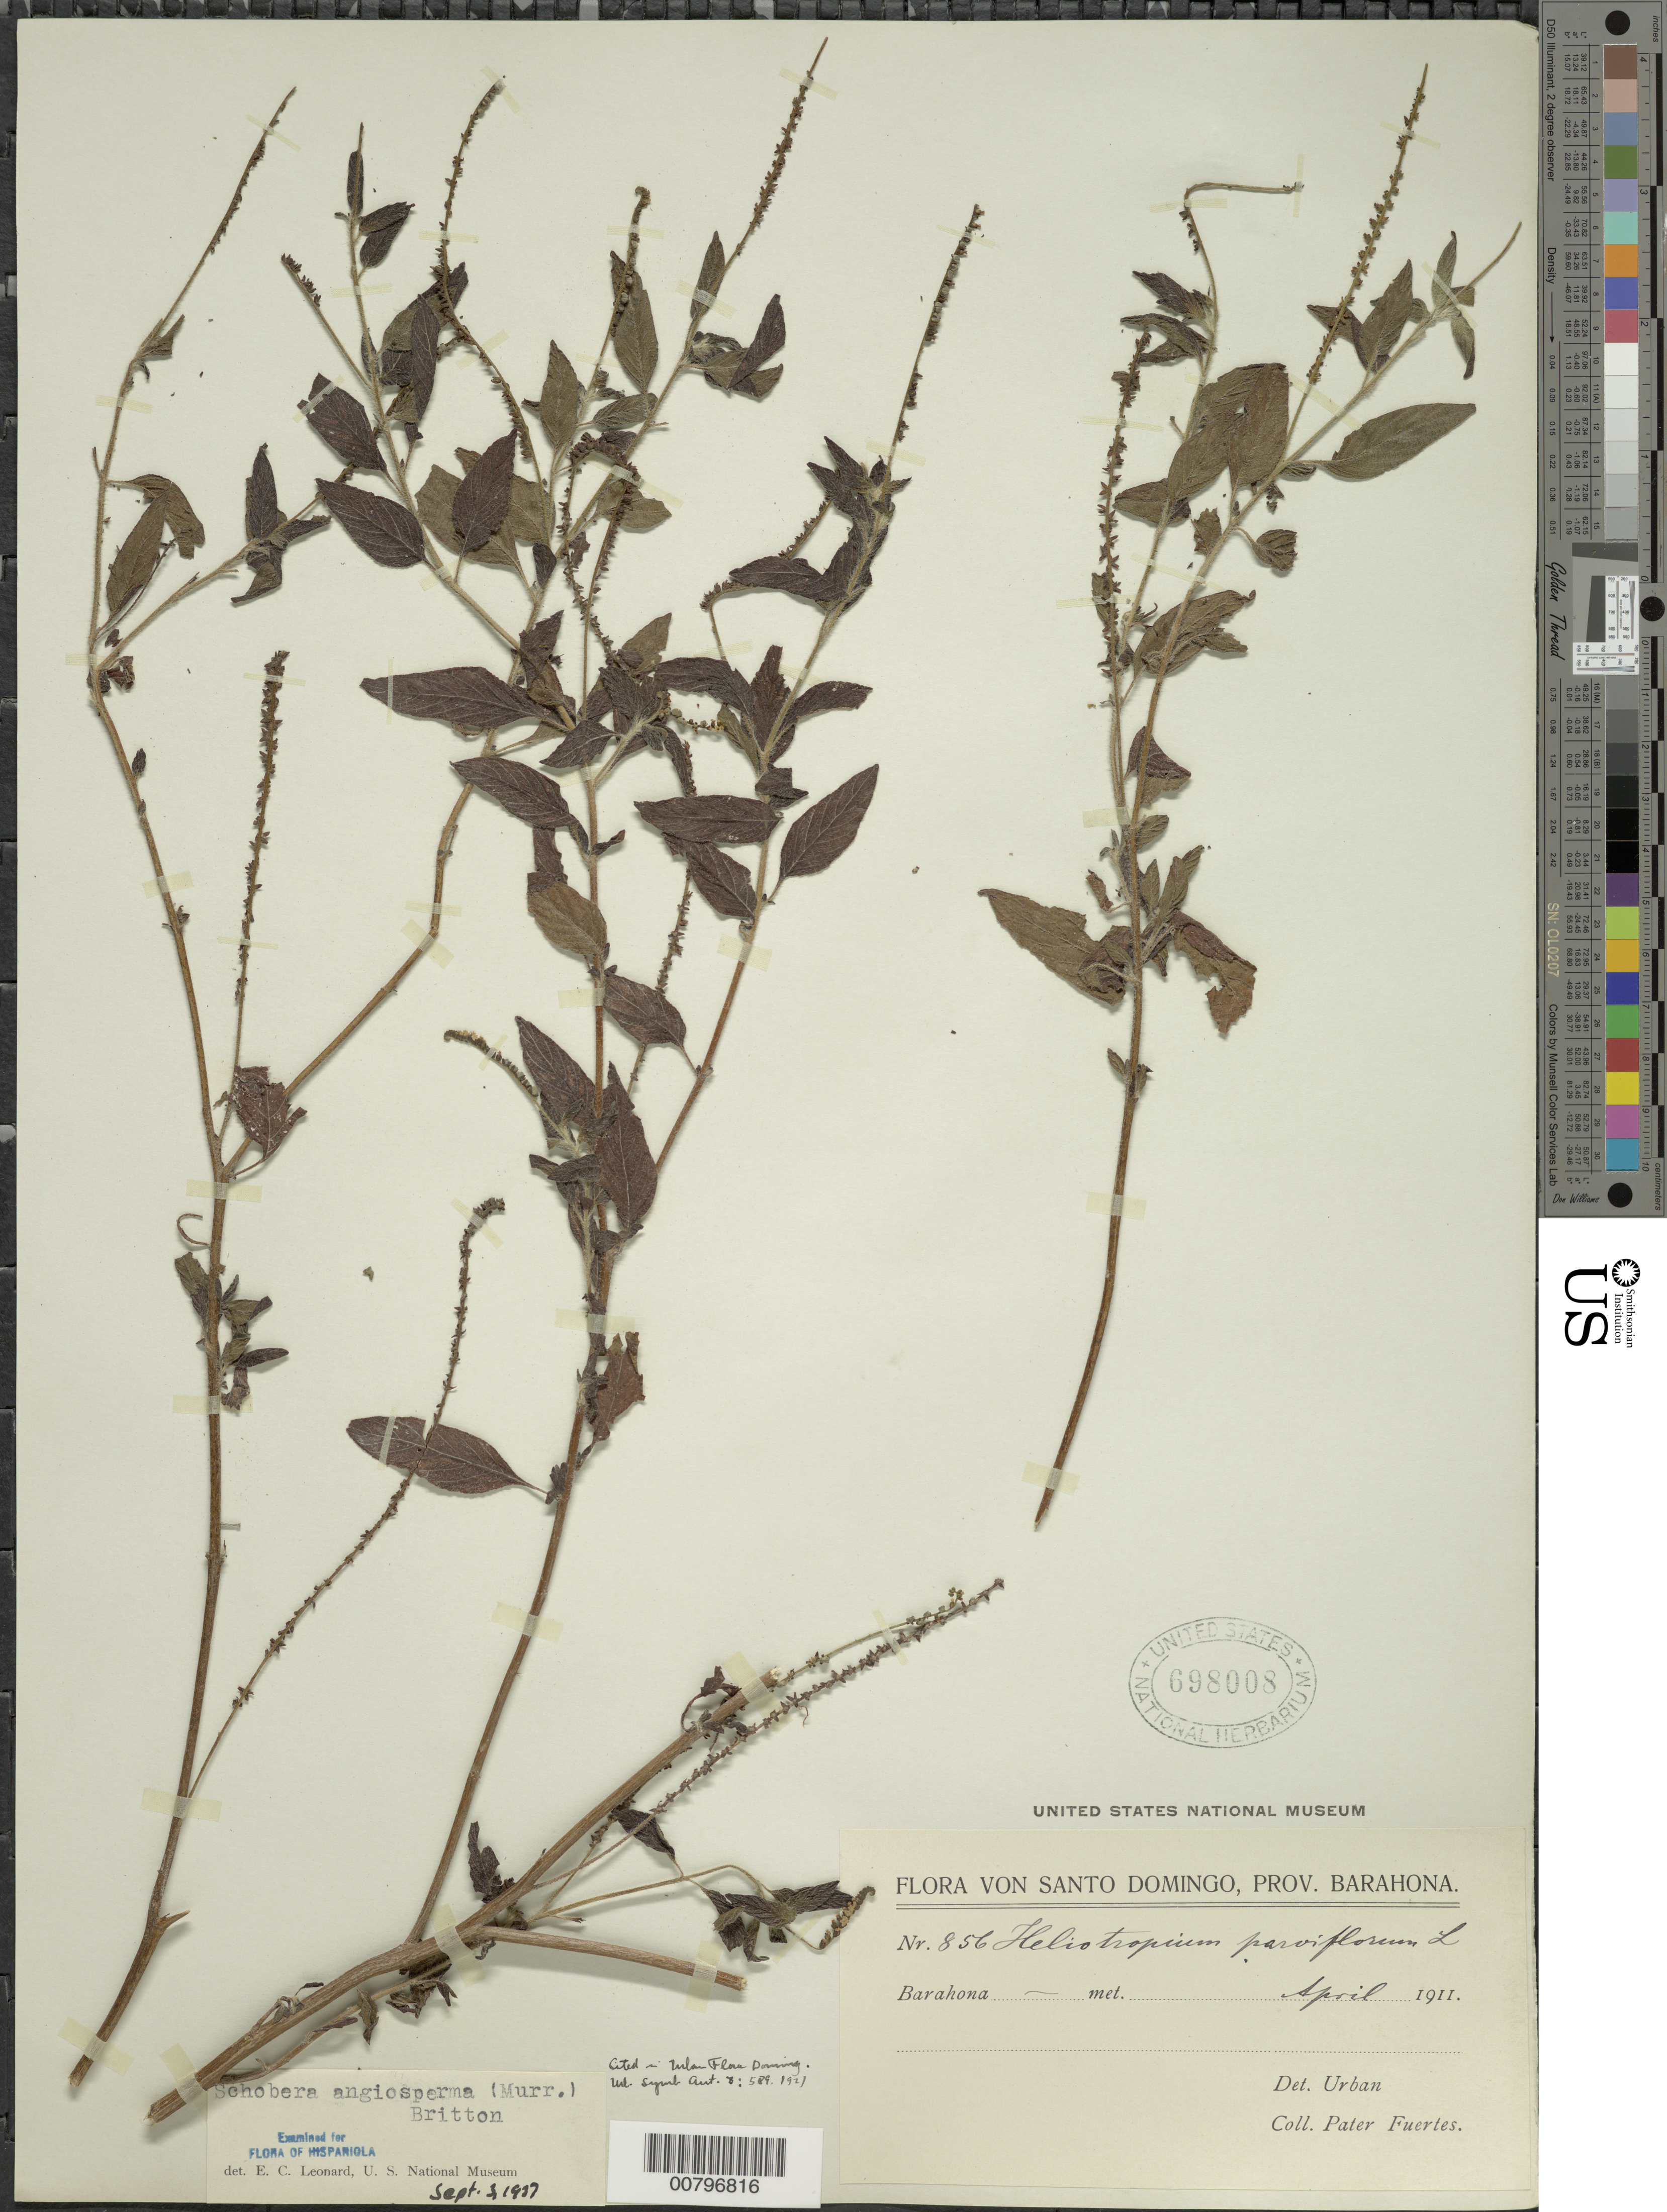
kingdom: Plantae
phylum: Tracheophyta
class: Magnoliopsida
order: Boraginales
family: Heliotropiaceae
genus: Heliotropium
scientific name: Heliotropium parviflorum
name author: L.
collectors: M. D. Fuertes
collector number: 856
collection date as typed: Apr 1911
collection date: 1911-04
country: Dominican Republic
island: Hispaniola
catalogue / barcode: US 698008